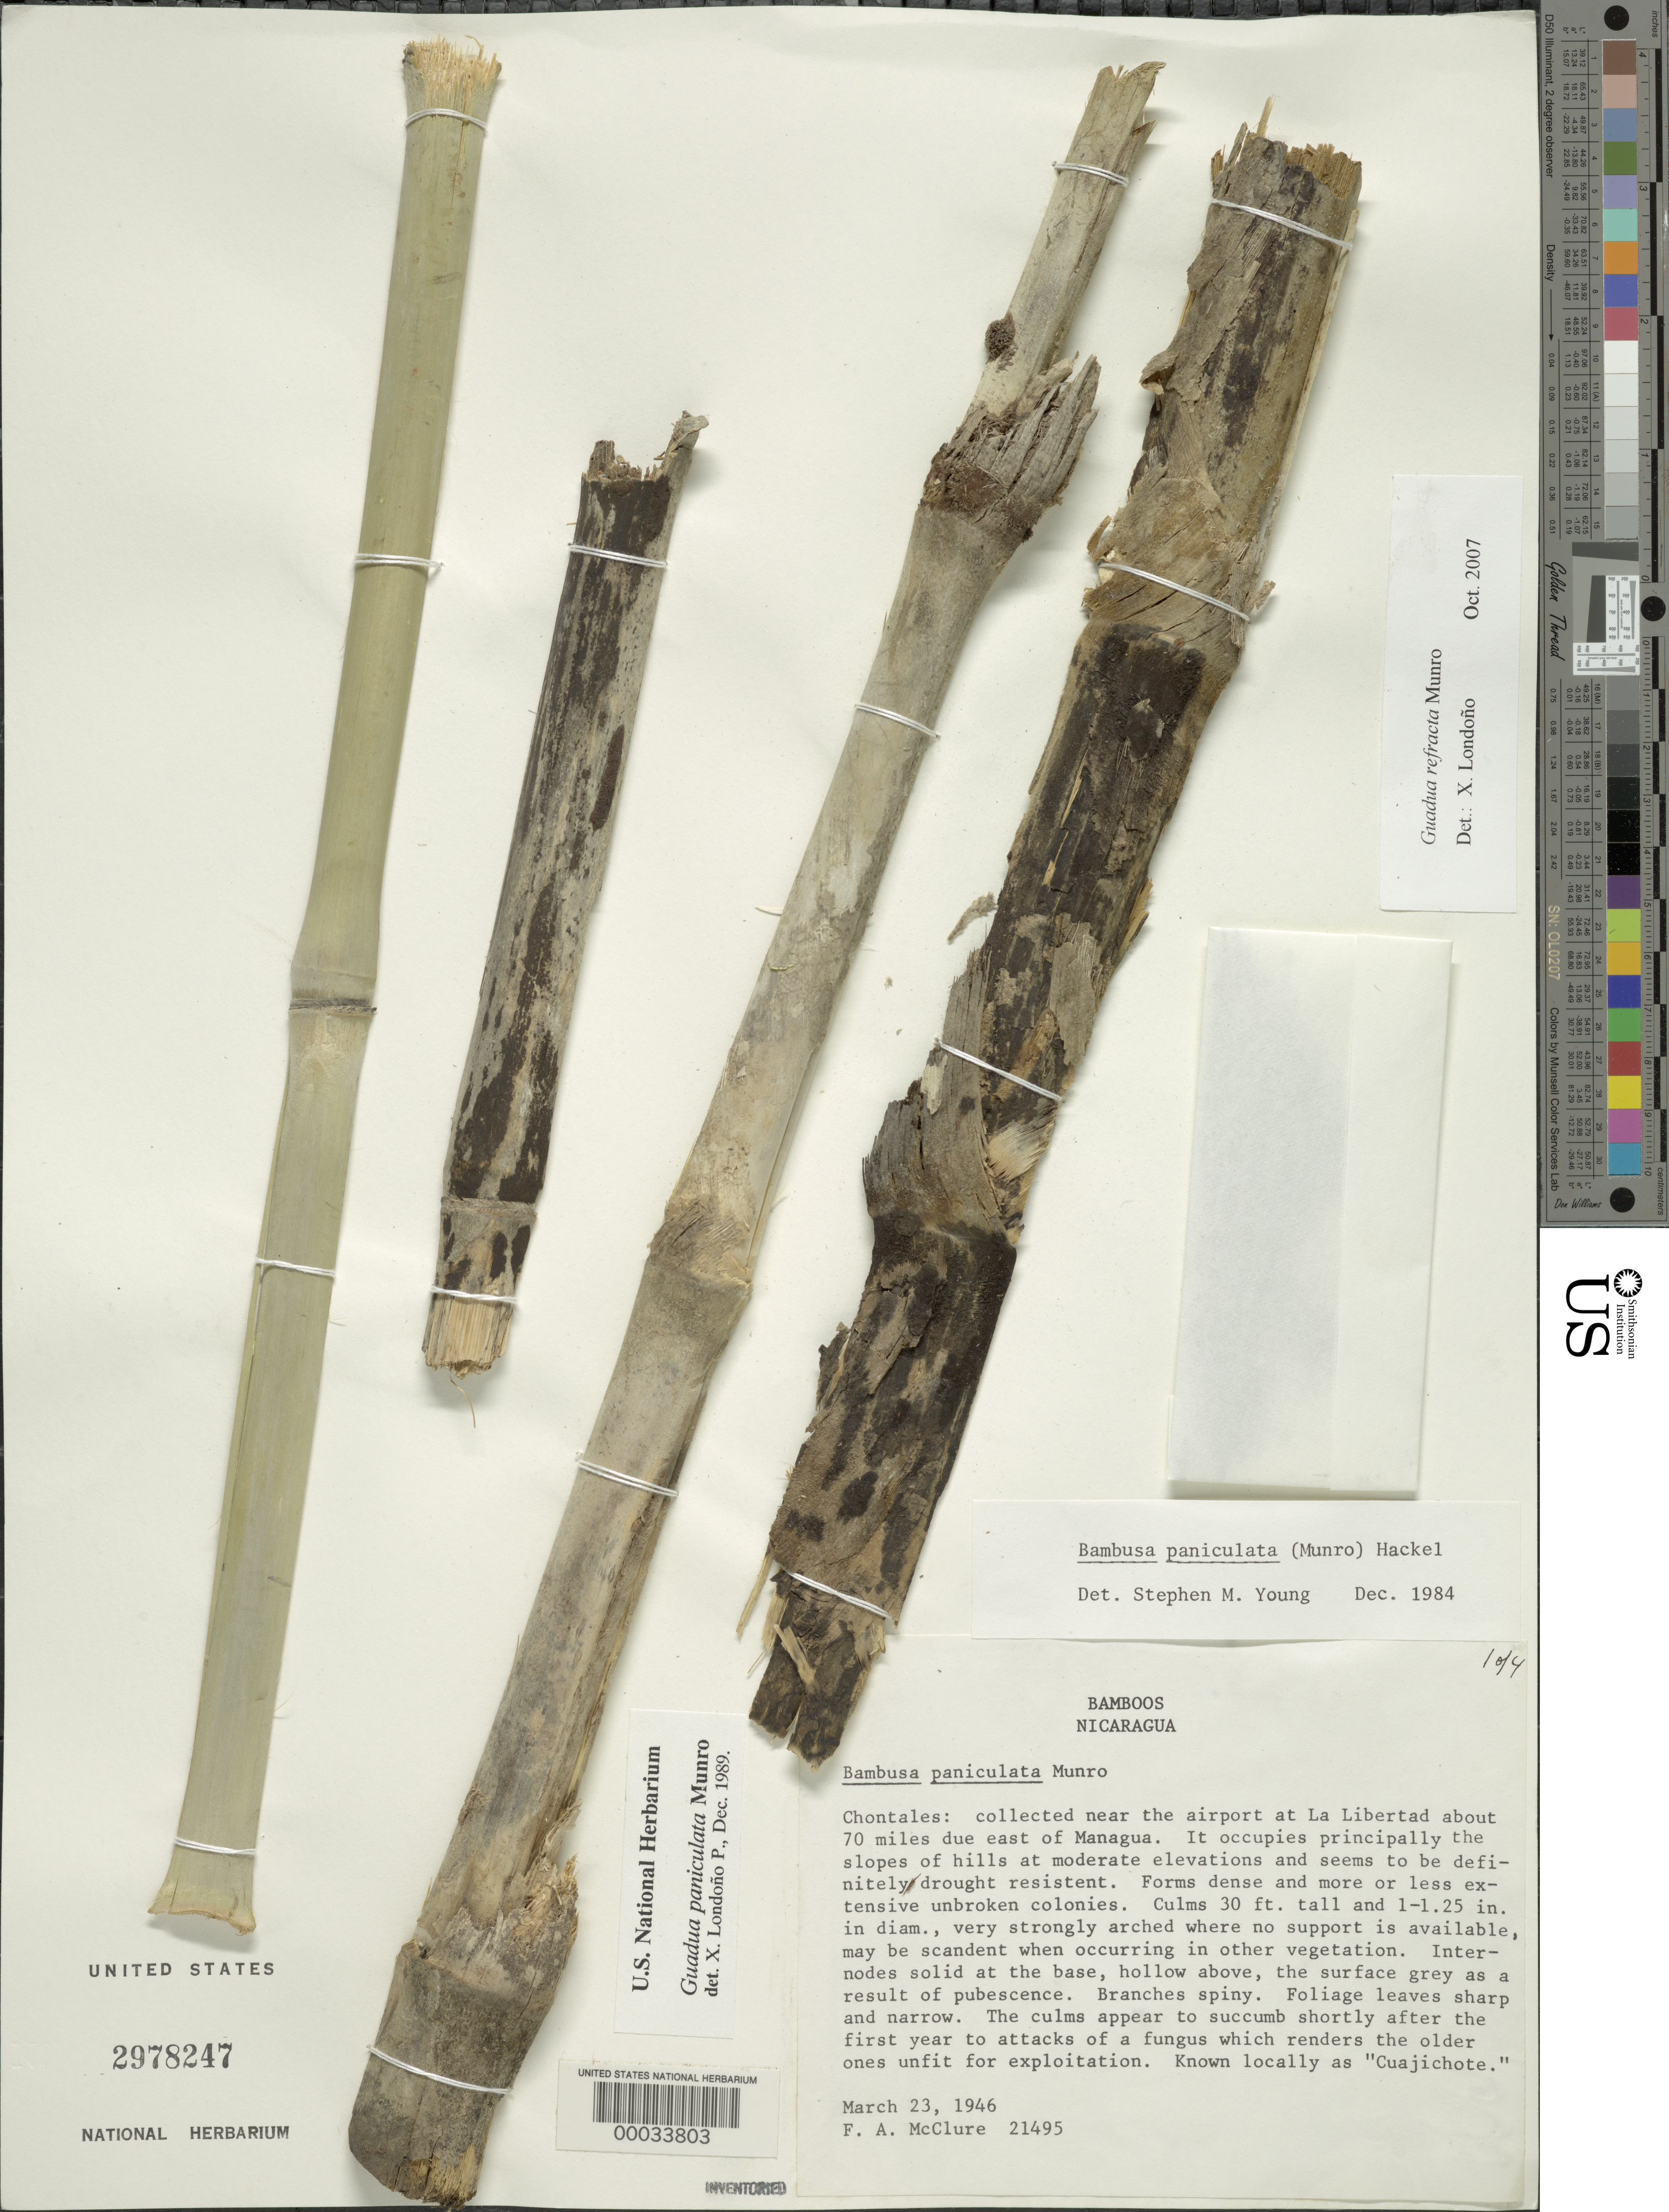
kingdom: Plantae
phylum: Tracheophyta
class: Liliopsida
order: Poales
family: Poaceae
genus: Guadua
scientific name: Guadua refracta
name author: Munro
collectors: F. A. McClure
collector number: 21495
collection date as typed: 23 Mar 1946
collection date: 1946-03-23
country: Nicaragua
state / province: Chontales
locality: Near the airport at la libertad about 70 mi due e of managua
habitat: Slopes of hills at moderate elevations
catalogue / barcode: US 2978247